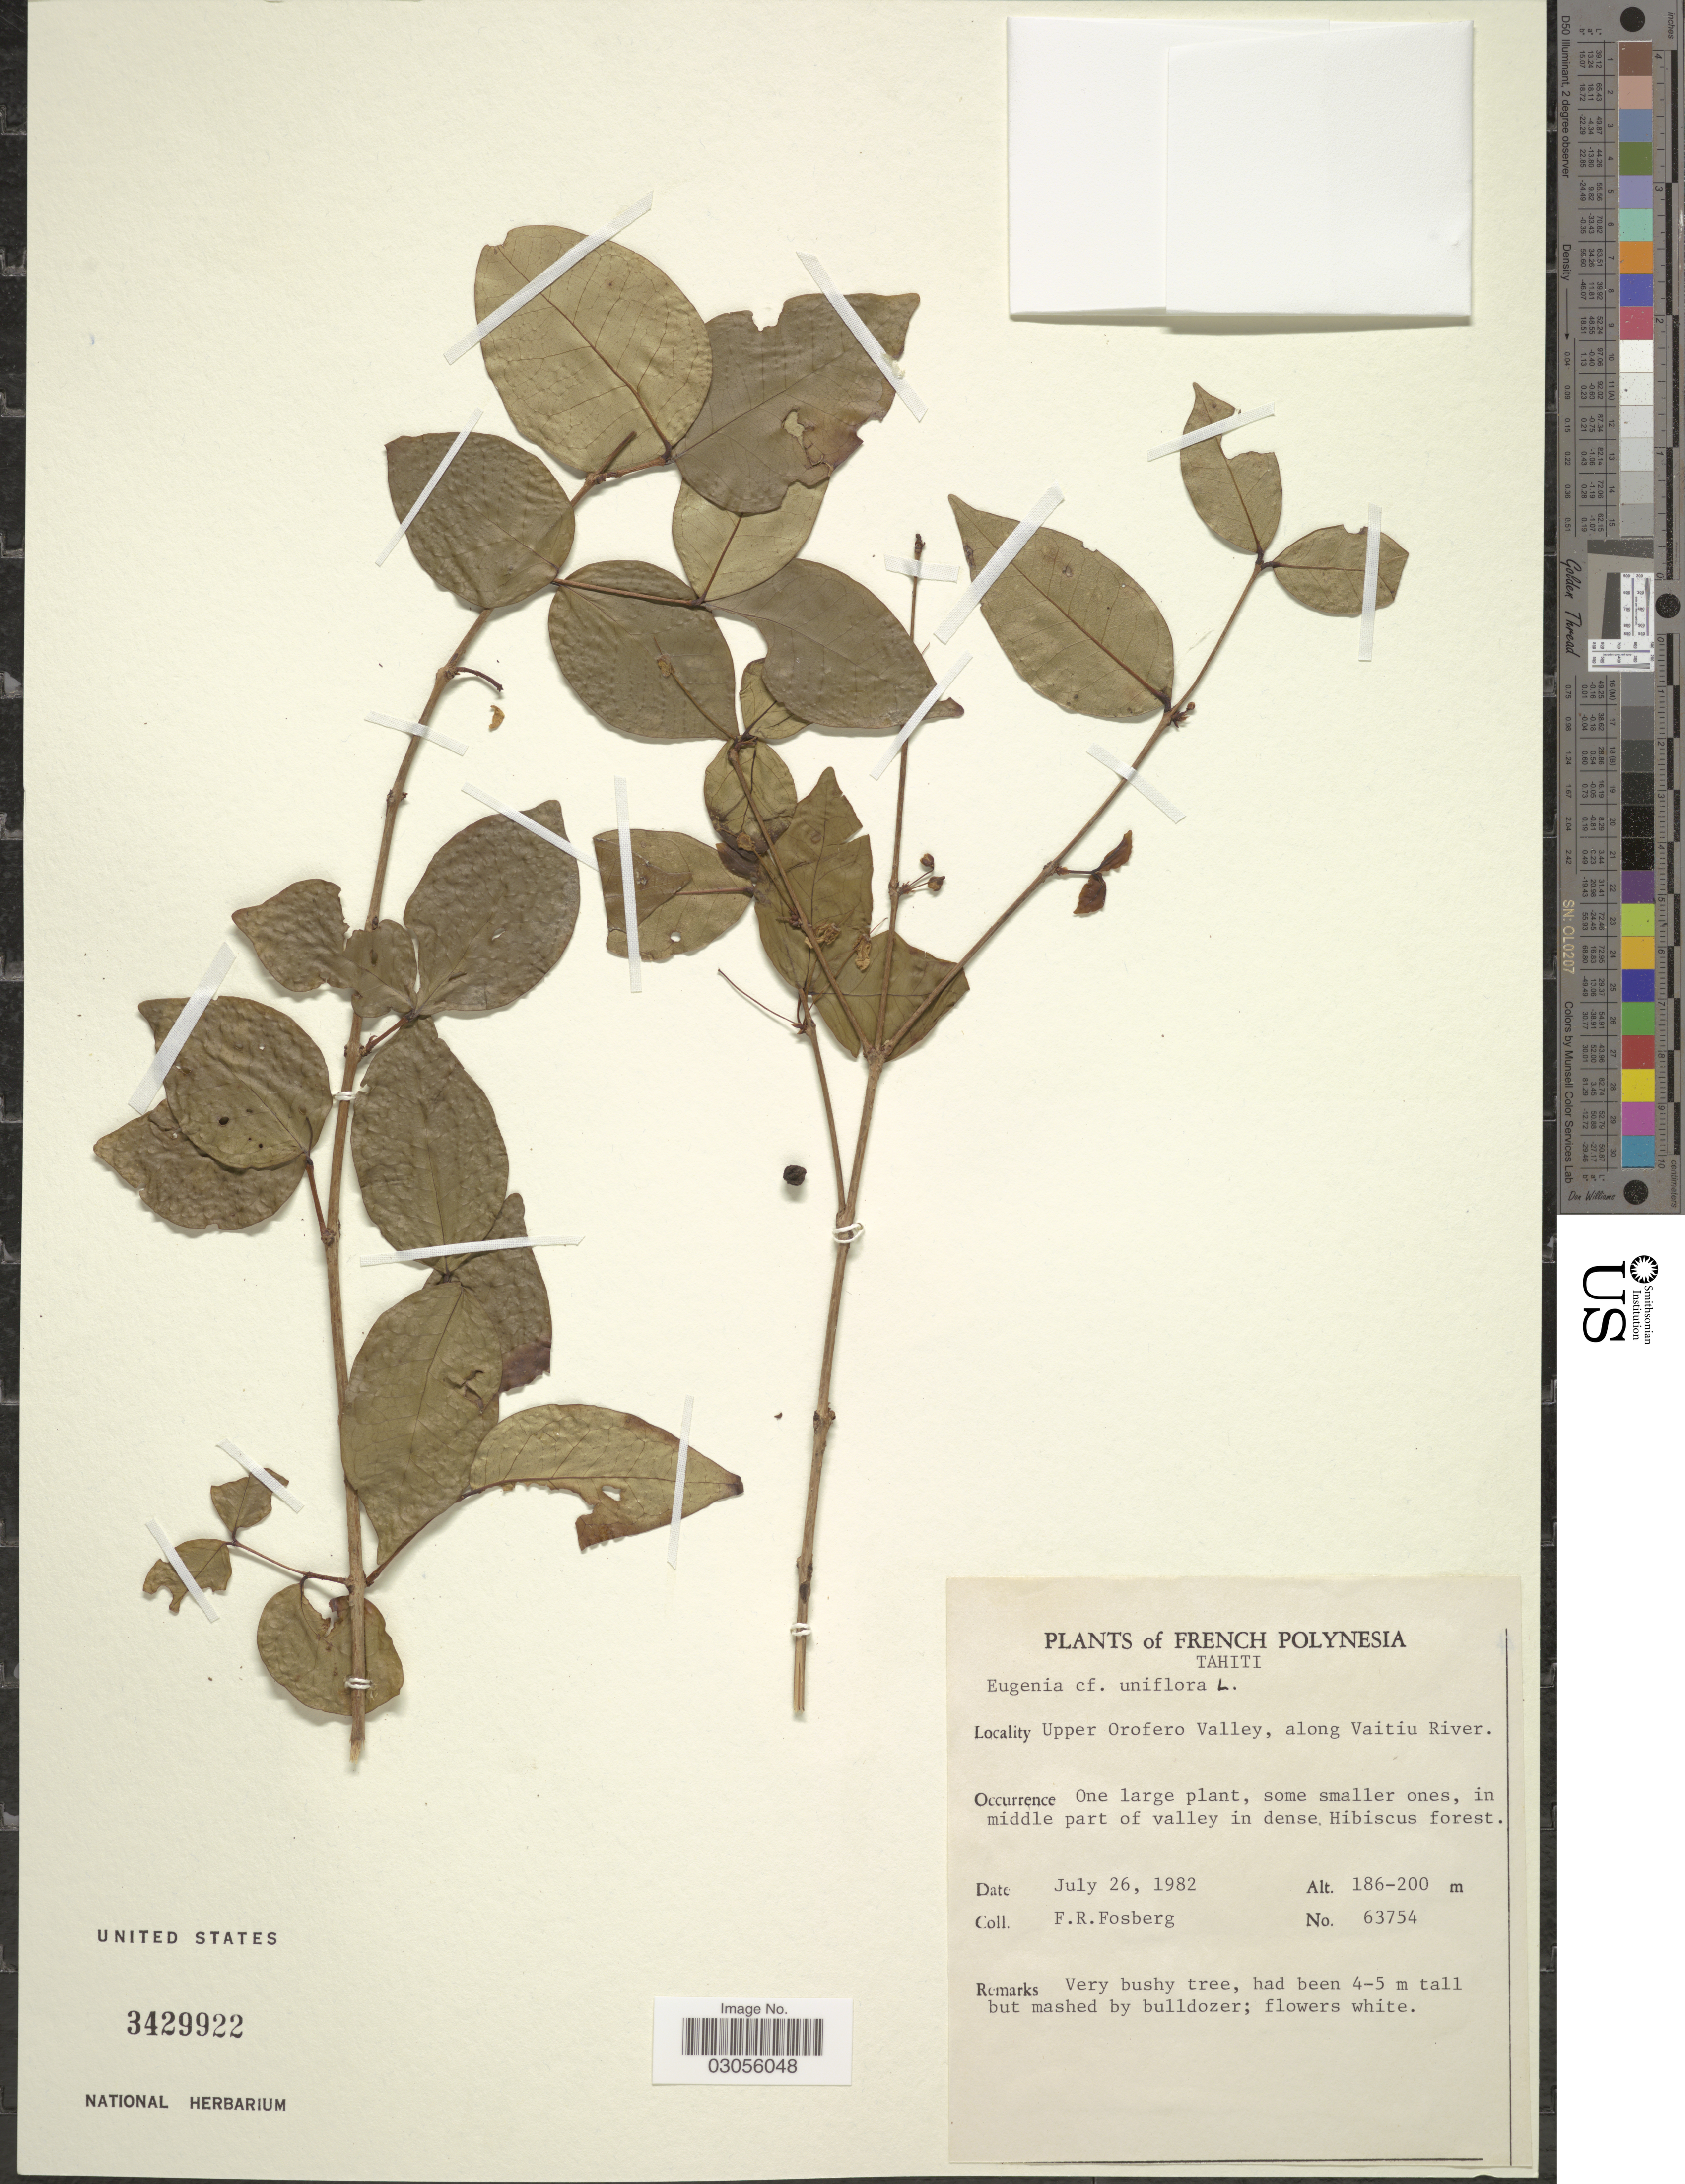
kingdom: Plantae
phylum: Tracheophyta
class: Magnoliopsida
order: Myrtales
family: Myrtaceae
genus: Eugenia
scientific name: Eugenia uniflora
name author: L.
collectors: F. R. Fosberg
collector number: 63754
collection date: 1982-07-26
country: French Polynesia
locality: Tahiti. Upper Orofero Valley, along Vaitiu River.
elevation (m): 186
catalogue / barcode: US 3429922